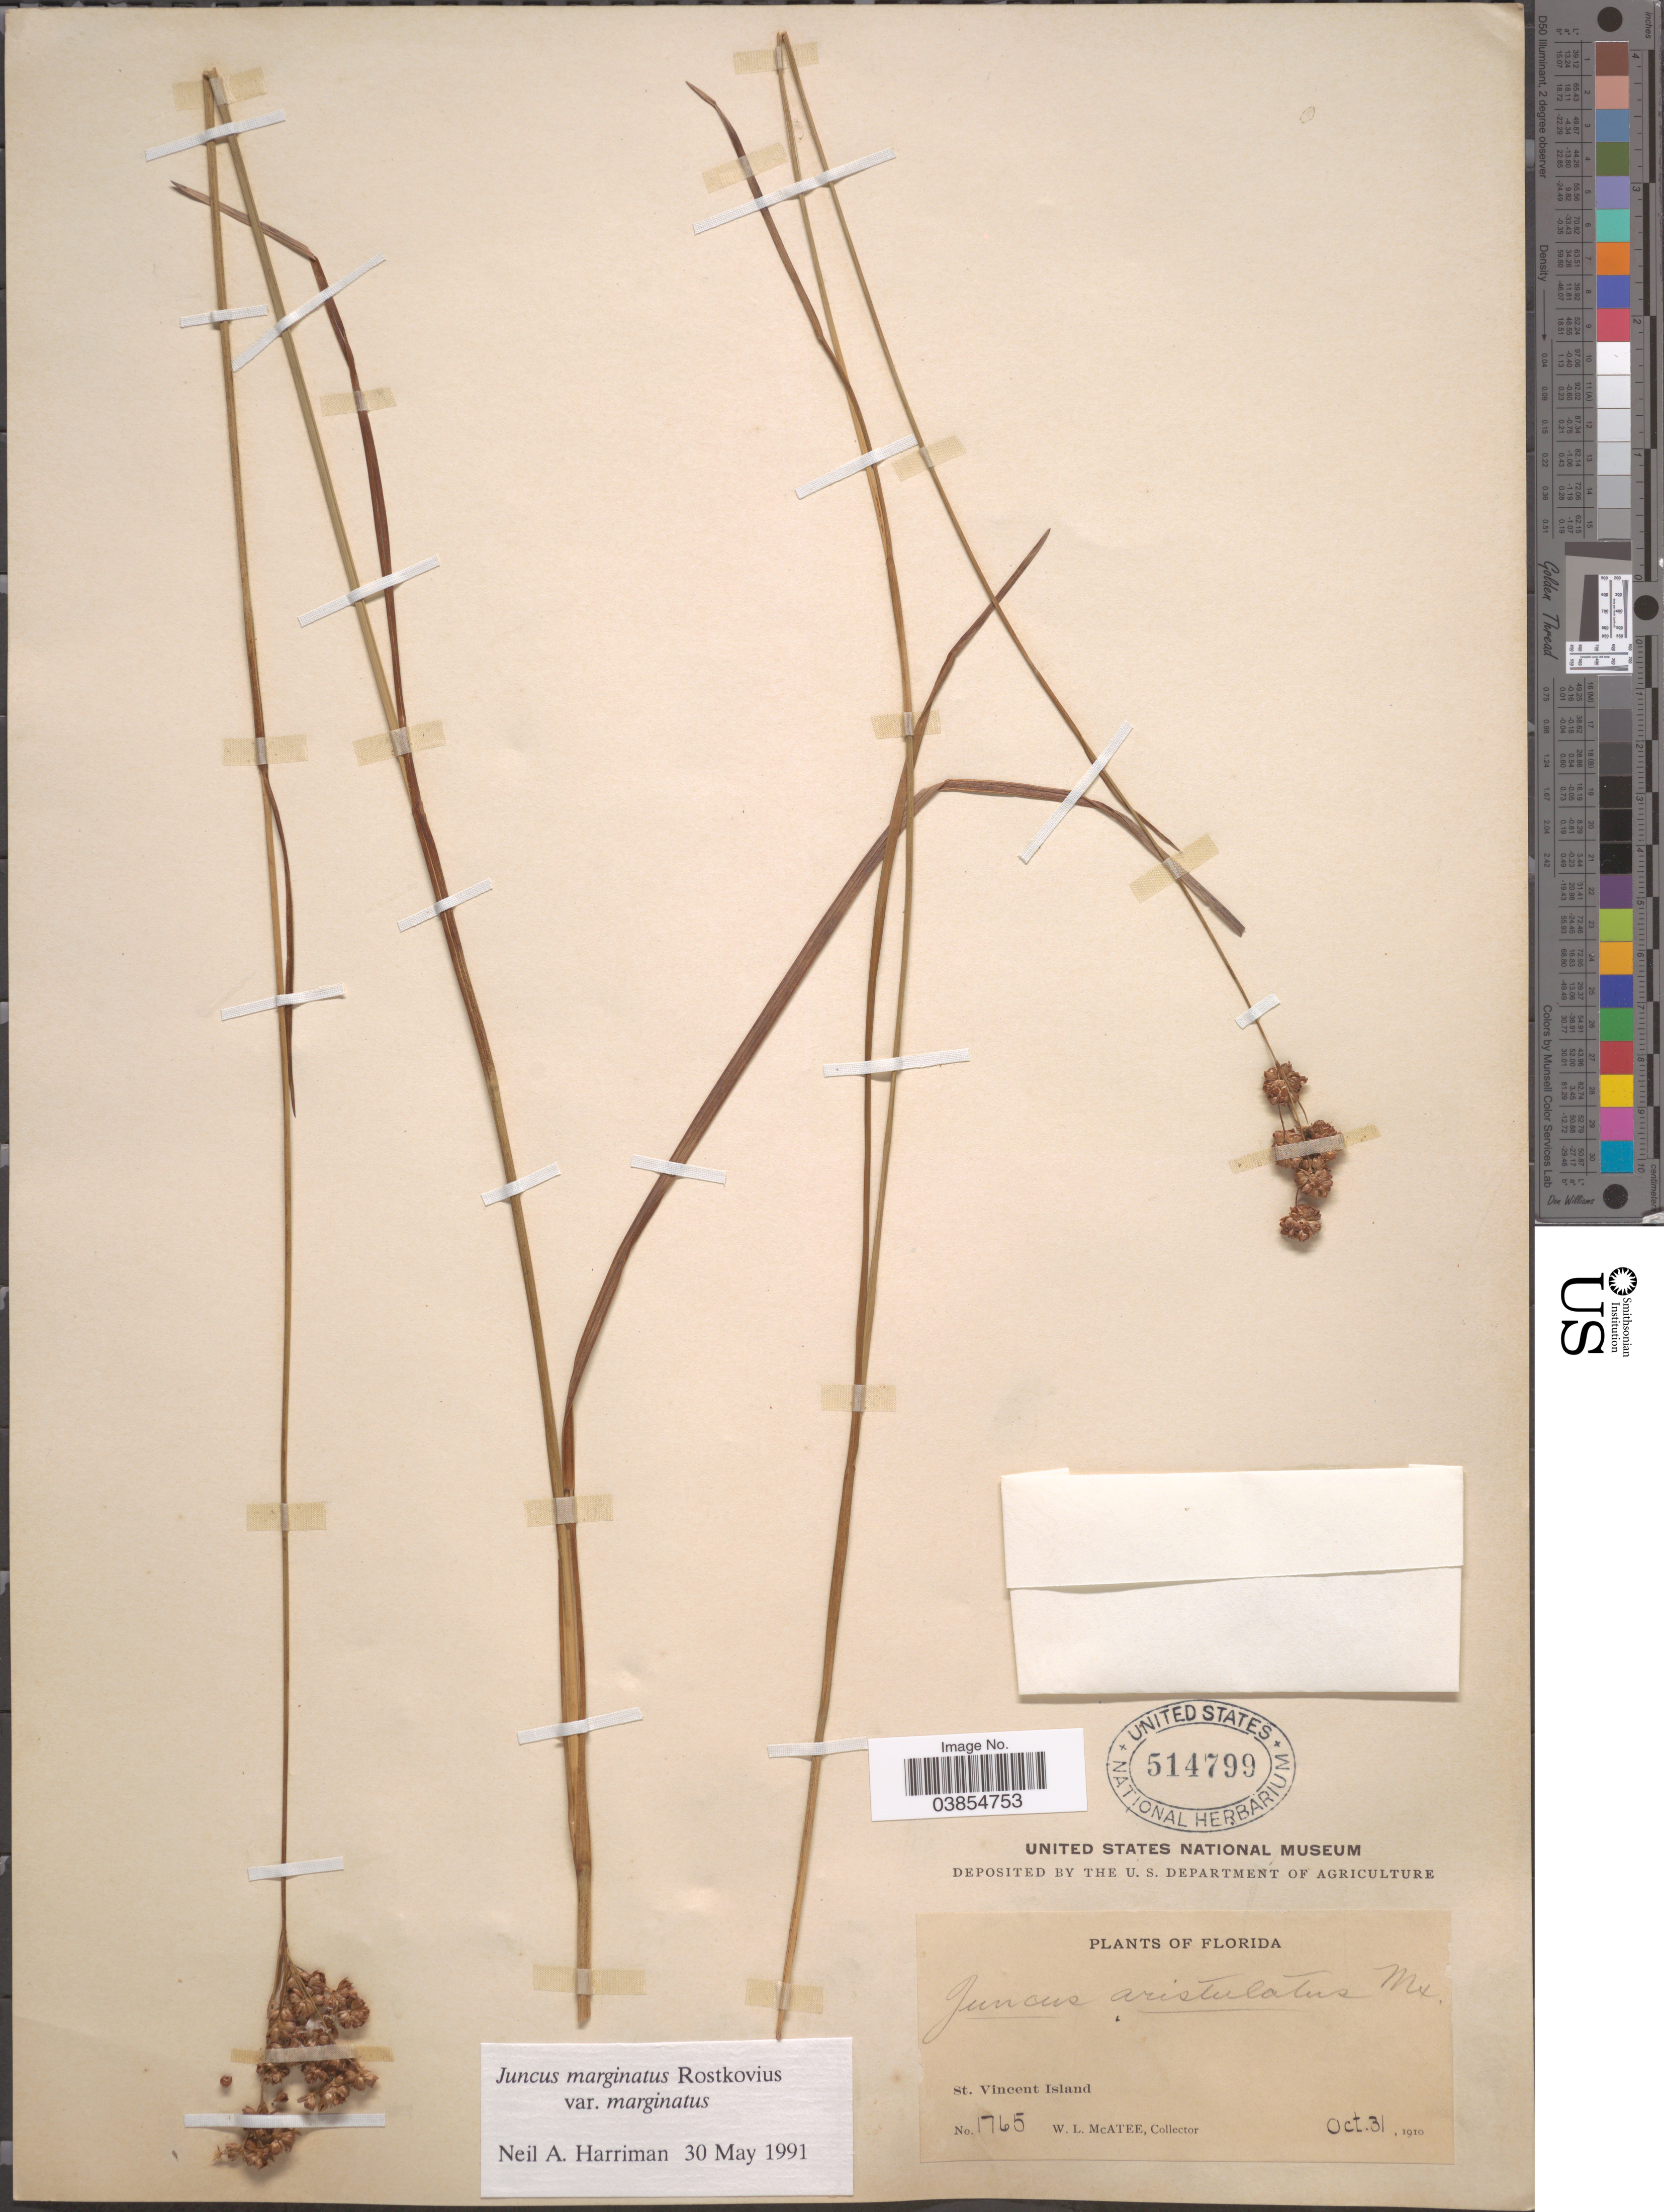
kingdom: Plantae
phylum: Tracheophyta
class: Liliopsida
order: Poales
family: Juncaceae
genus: Juncus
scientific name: Juncus marginatus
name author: Rostk.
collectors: W. McAtee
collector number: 1765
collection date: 1910-10-31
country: United States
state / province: Florida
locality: St. Vincent Island.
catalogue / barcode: US 514799